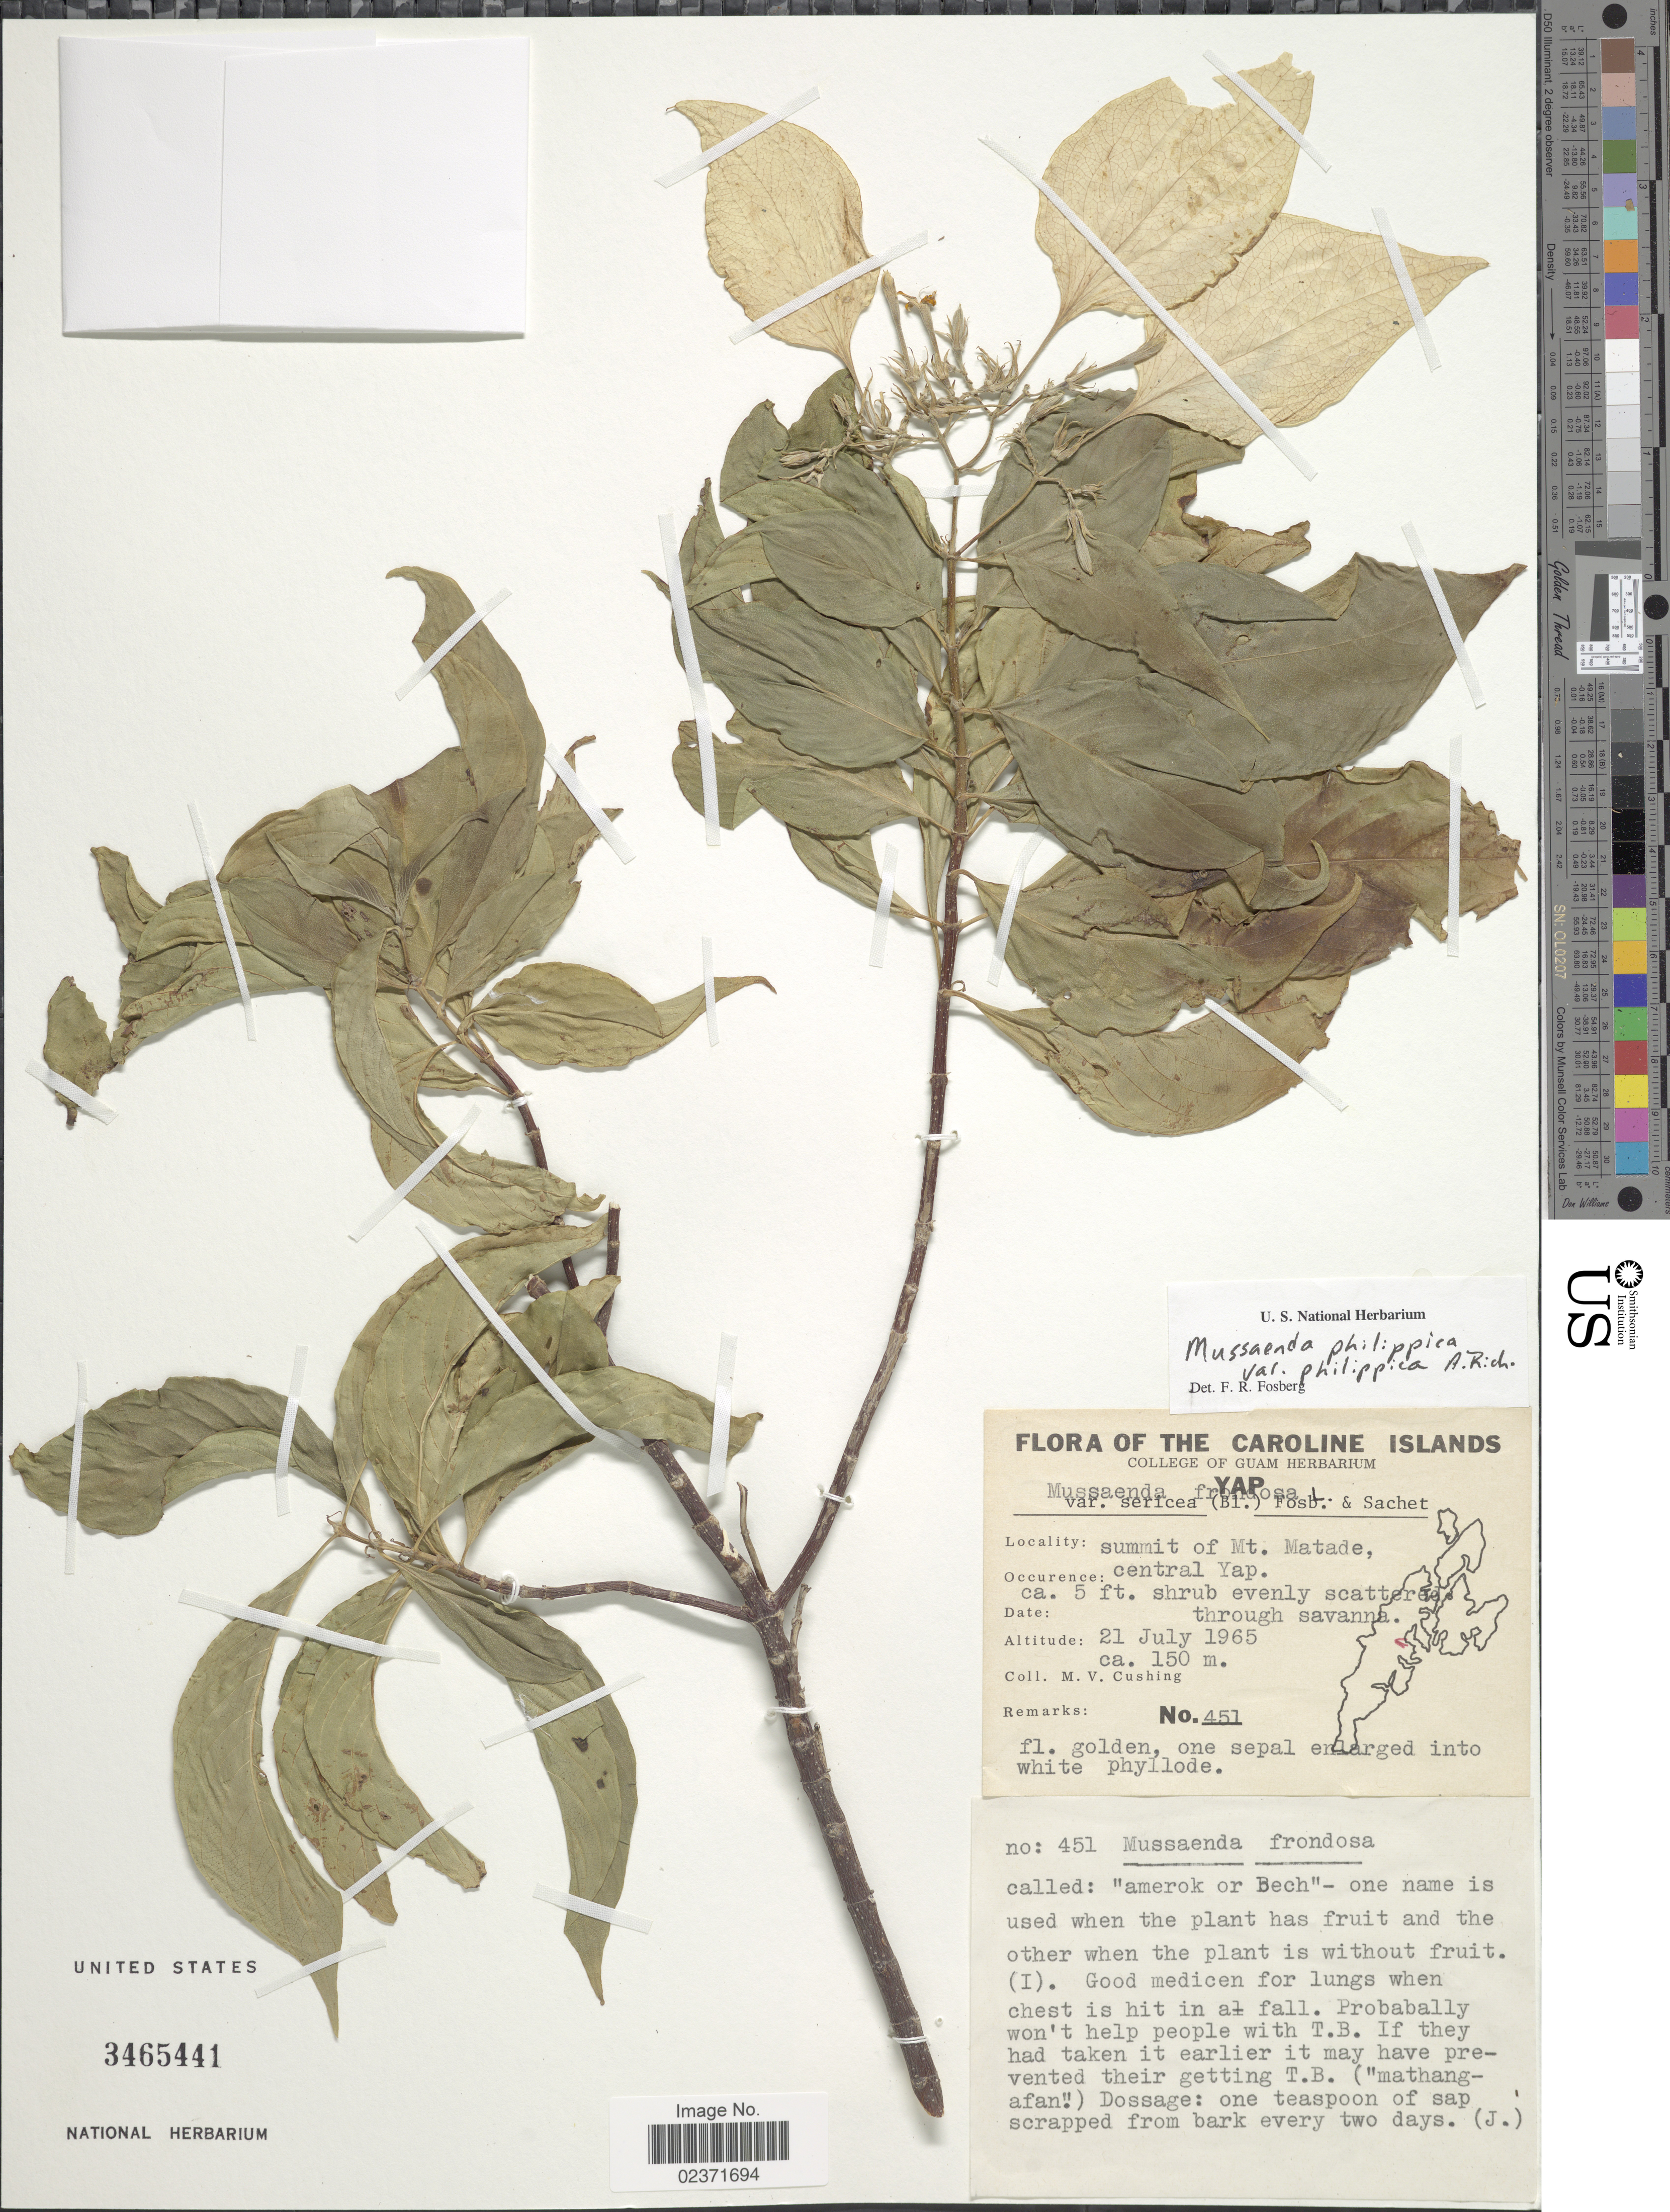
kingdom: Plantae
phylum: Tracheophyta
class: Magnoliopsida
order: Gentianales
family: Rubiaceae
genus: Mussaenda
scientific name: Mussaenda philippica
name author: A. Rich.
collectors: M. V. Cushing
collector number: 451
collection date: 1965-07-21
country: Micronesia, Federated States of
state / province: Yap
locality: The Caroline Islands. Yap. Summit of Mt. Matade, central Yap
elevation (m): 150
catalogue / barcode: US 3465441